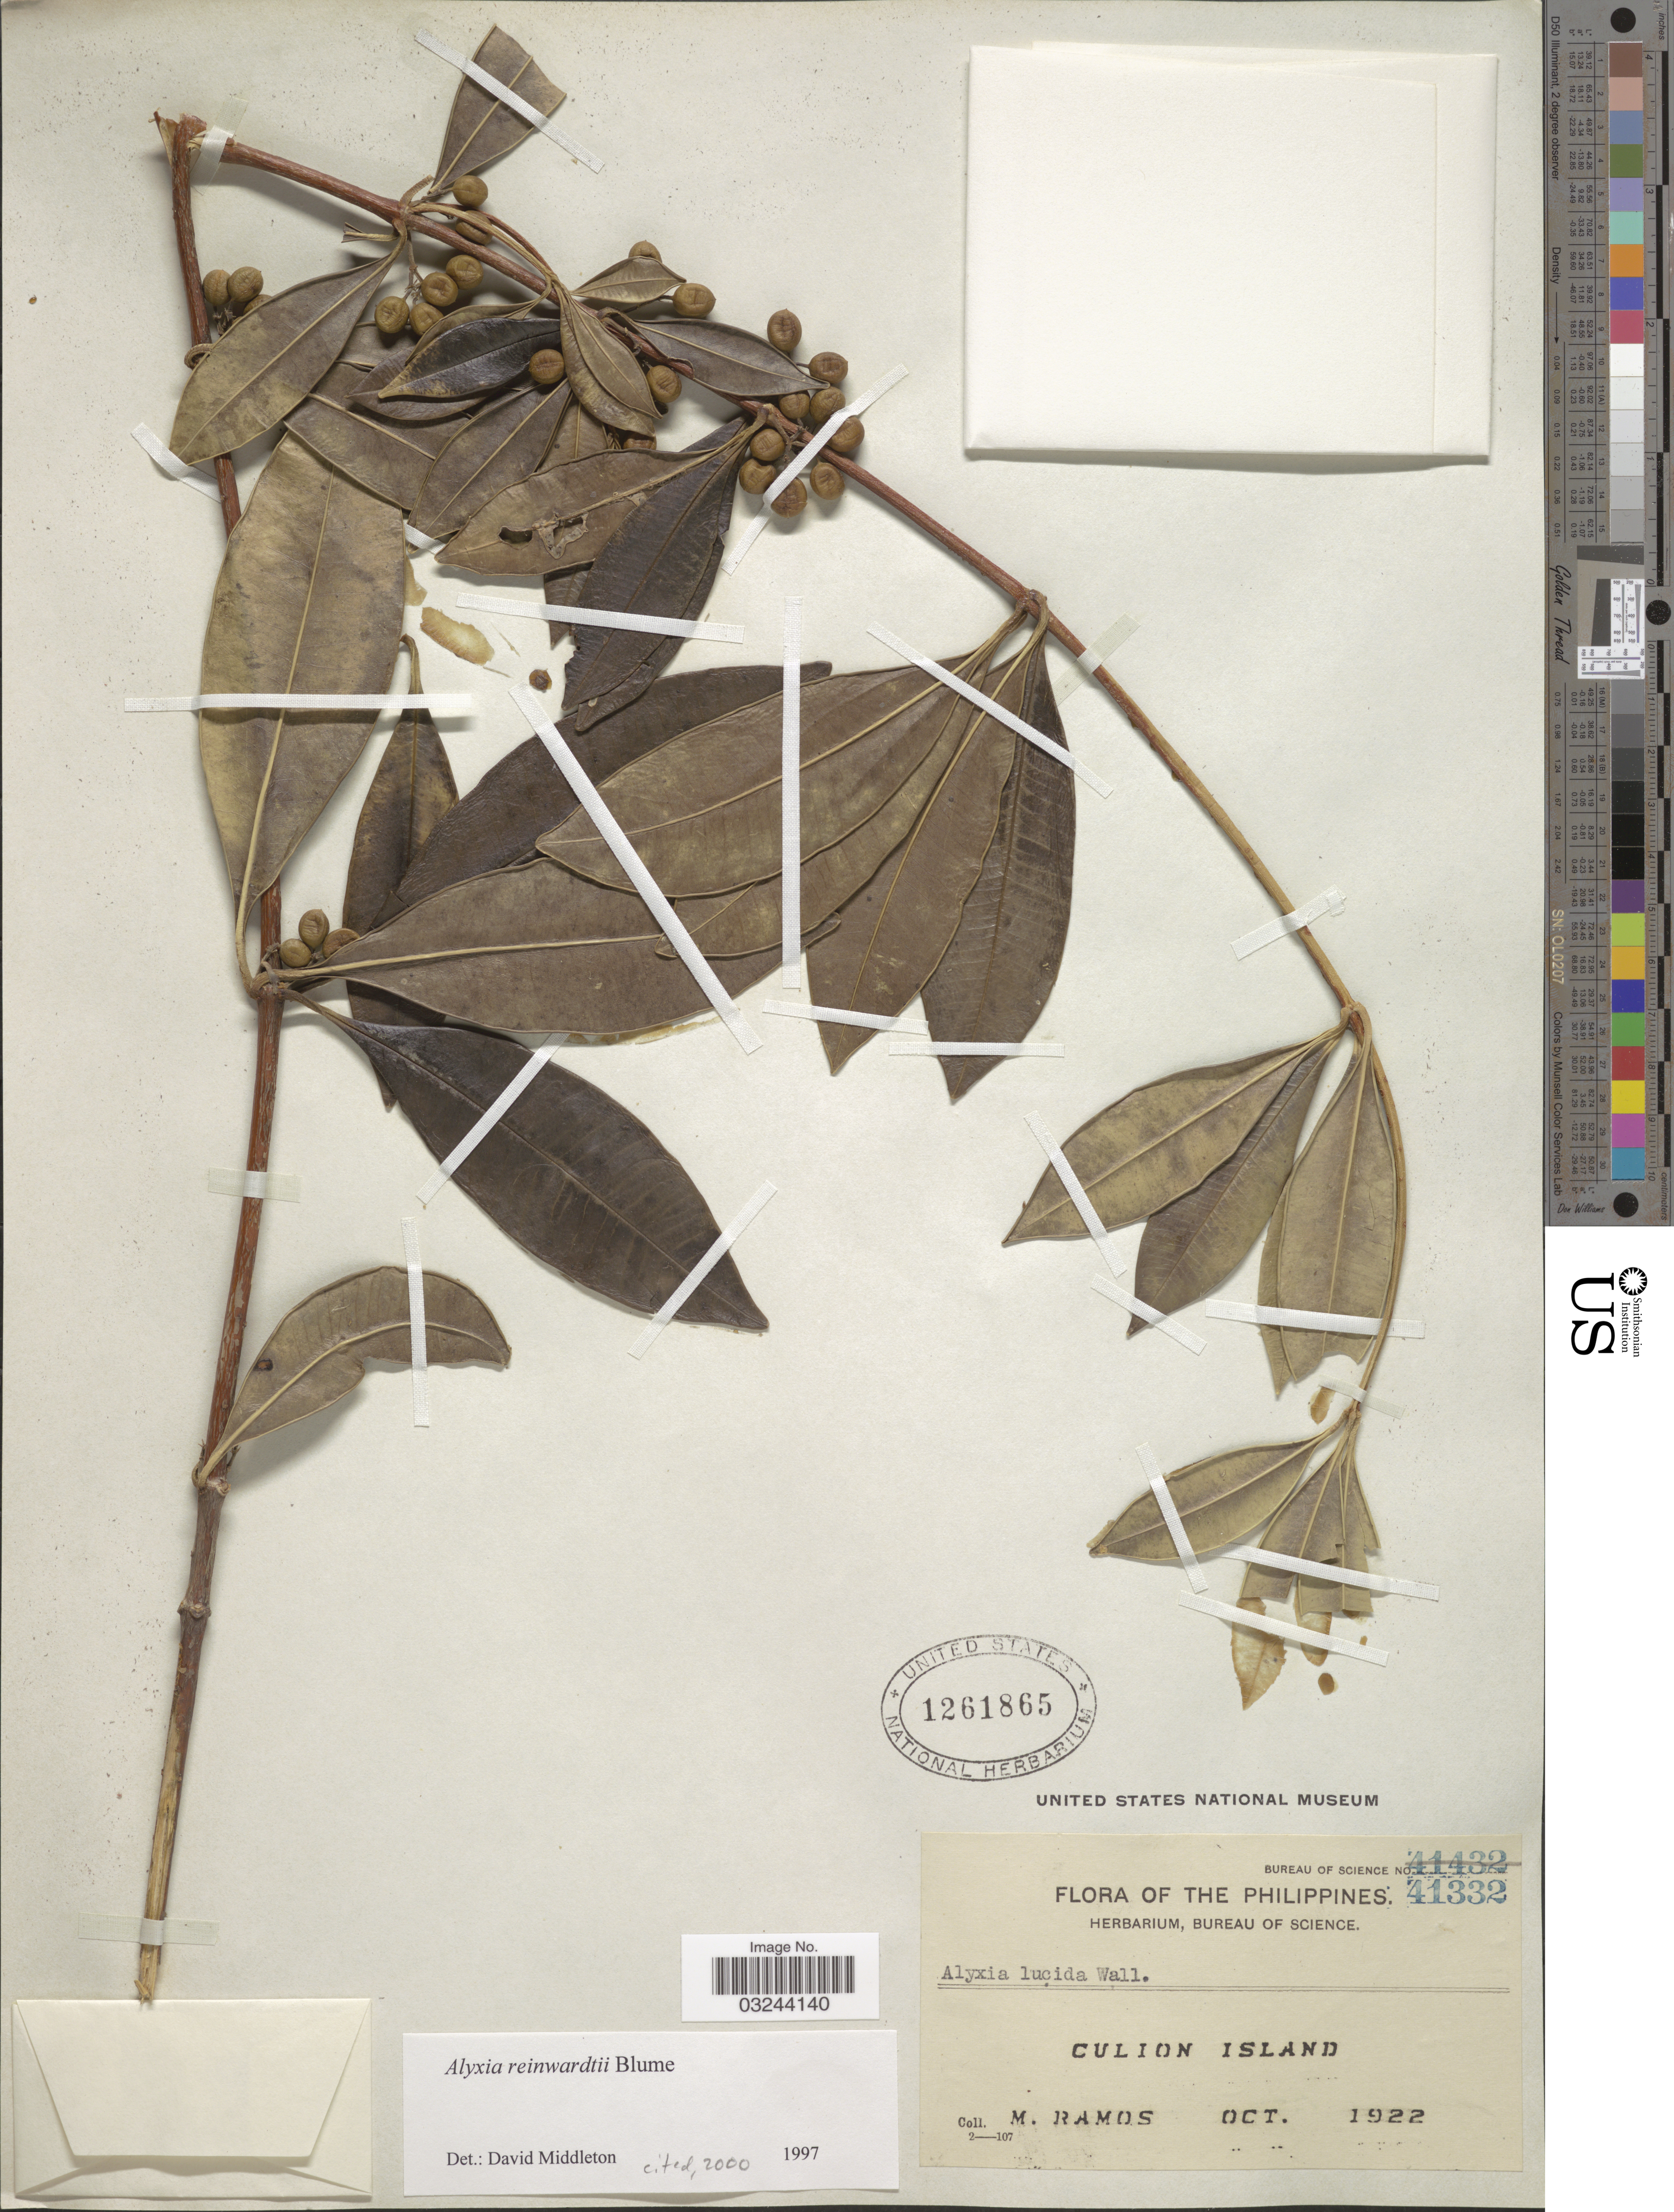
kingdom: Plantae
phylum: Tracheophyta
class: Magnoliopsida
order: Gentianales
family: Apocynaceae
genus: Alyxia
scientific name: Alyxia reinwardtii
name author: Blume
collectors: M. Ramos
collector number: Bureau of Science 41332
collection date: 1922-10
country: Philippines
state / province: Mimaropa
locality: Culion Island.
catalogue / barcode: US 1261865